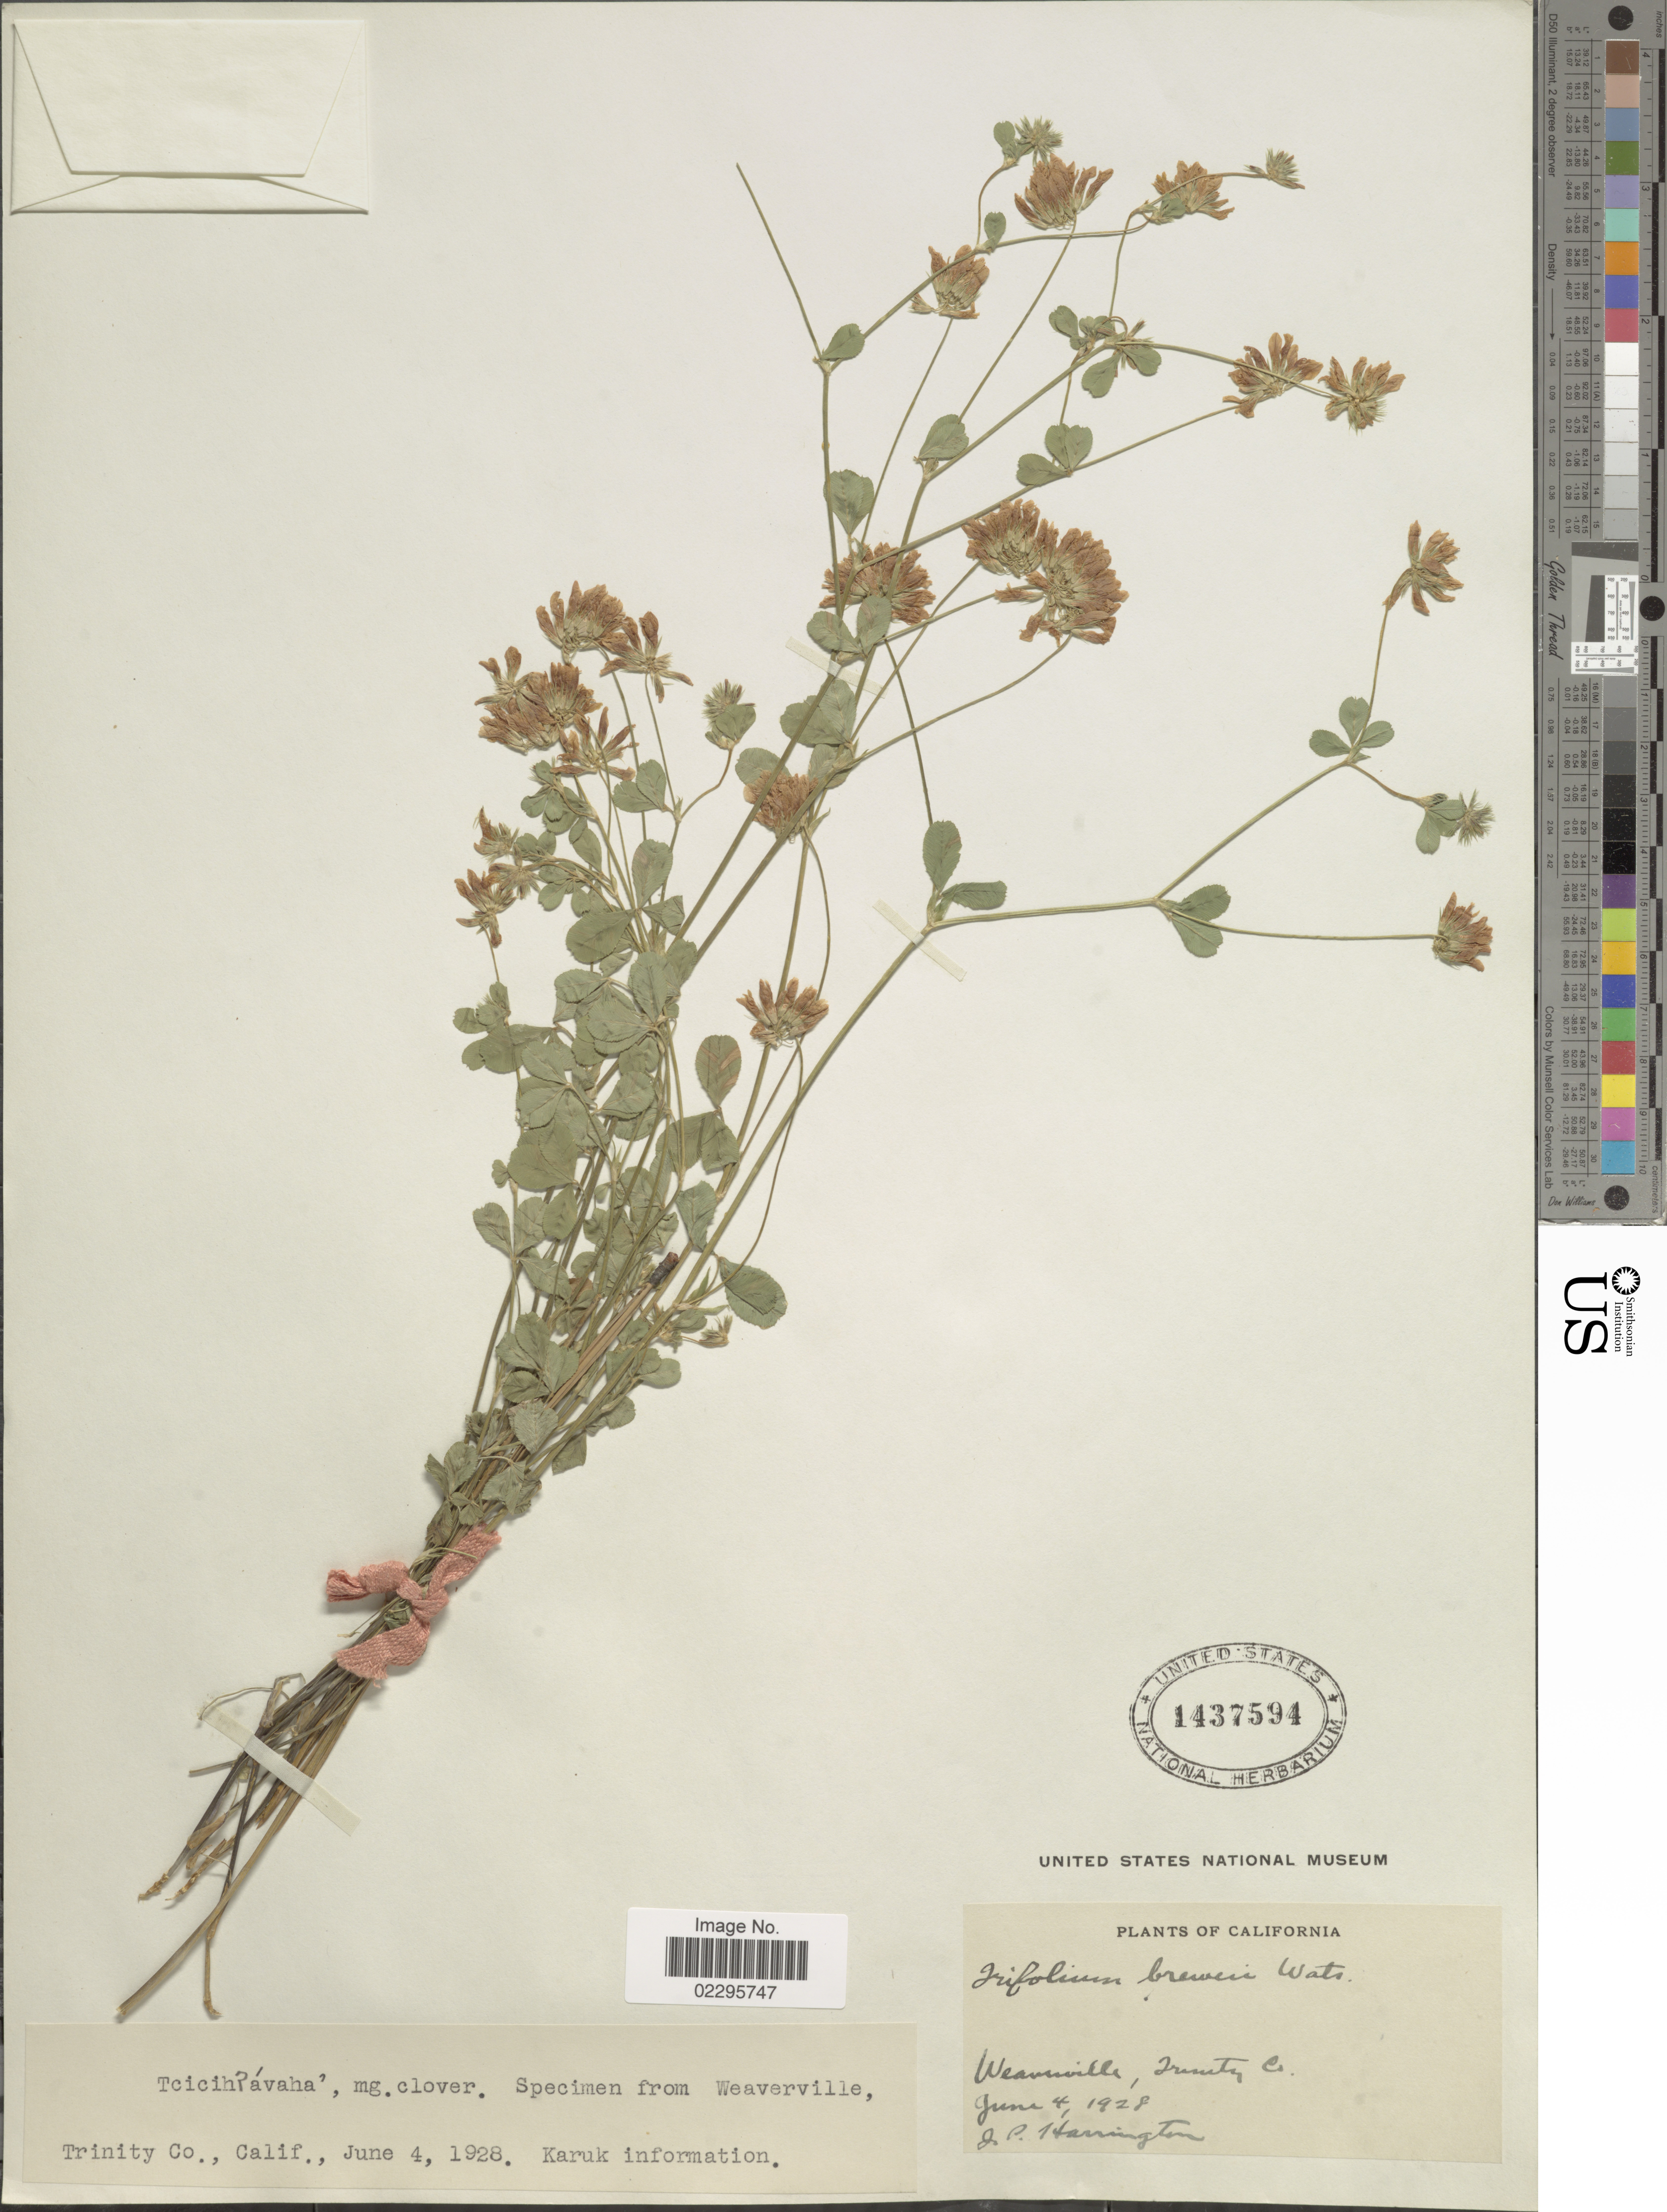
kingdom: Plantae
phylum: Tracheophyta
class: Magnoliopsida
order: Fabales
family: Fabaceae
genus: Trifolium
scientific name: Trifolium breweri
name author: S. Watson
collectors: J. Harrington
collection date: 1928-06-04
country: United States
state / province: California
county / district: Trinity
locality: Weaverville, Trinity Co.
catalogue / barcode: US 1437594